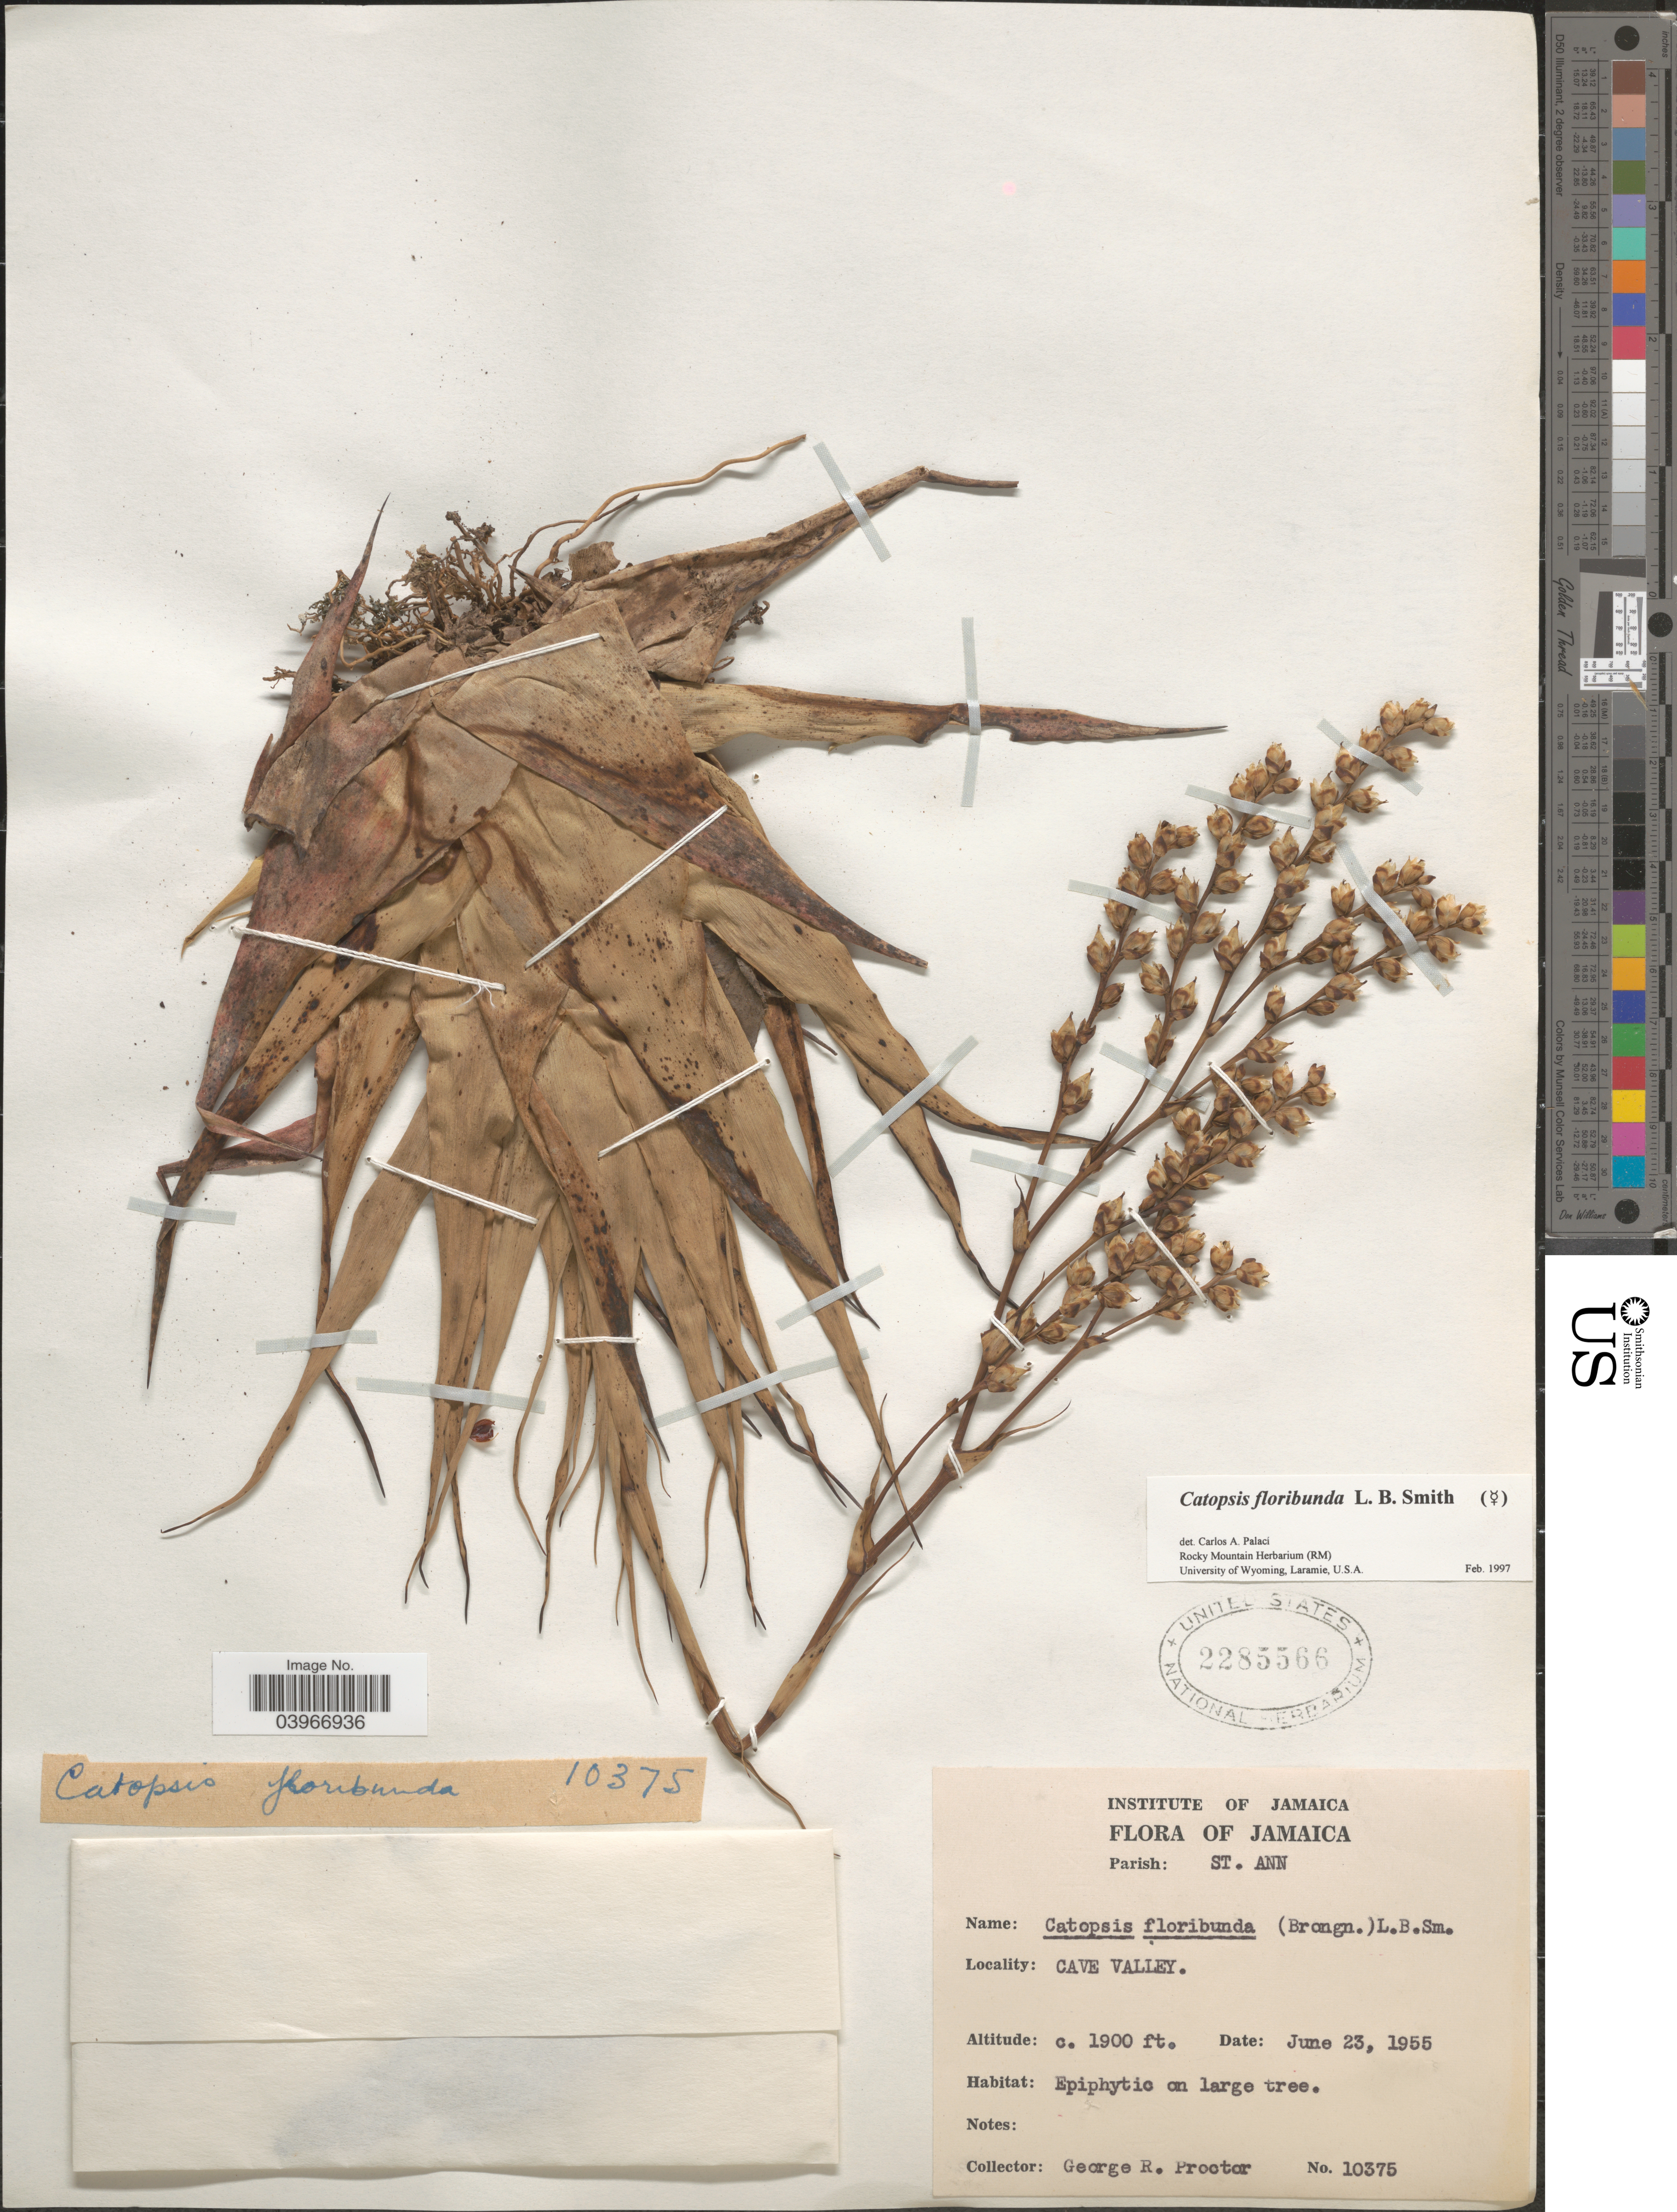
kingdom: Plantae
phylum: Tracheophyta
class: Liliopsida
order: Poales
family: Bromeliaceae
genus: Catopsis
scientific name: Catopsis floribunda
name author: L.B. Sm.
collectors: G. R. Proctor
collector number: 10375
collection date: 1955-06-23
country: Jamaica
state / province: Saint Ann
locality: Parish: St. Ann. Cave Valley.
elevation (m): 579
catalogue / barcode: US 2285566